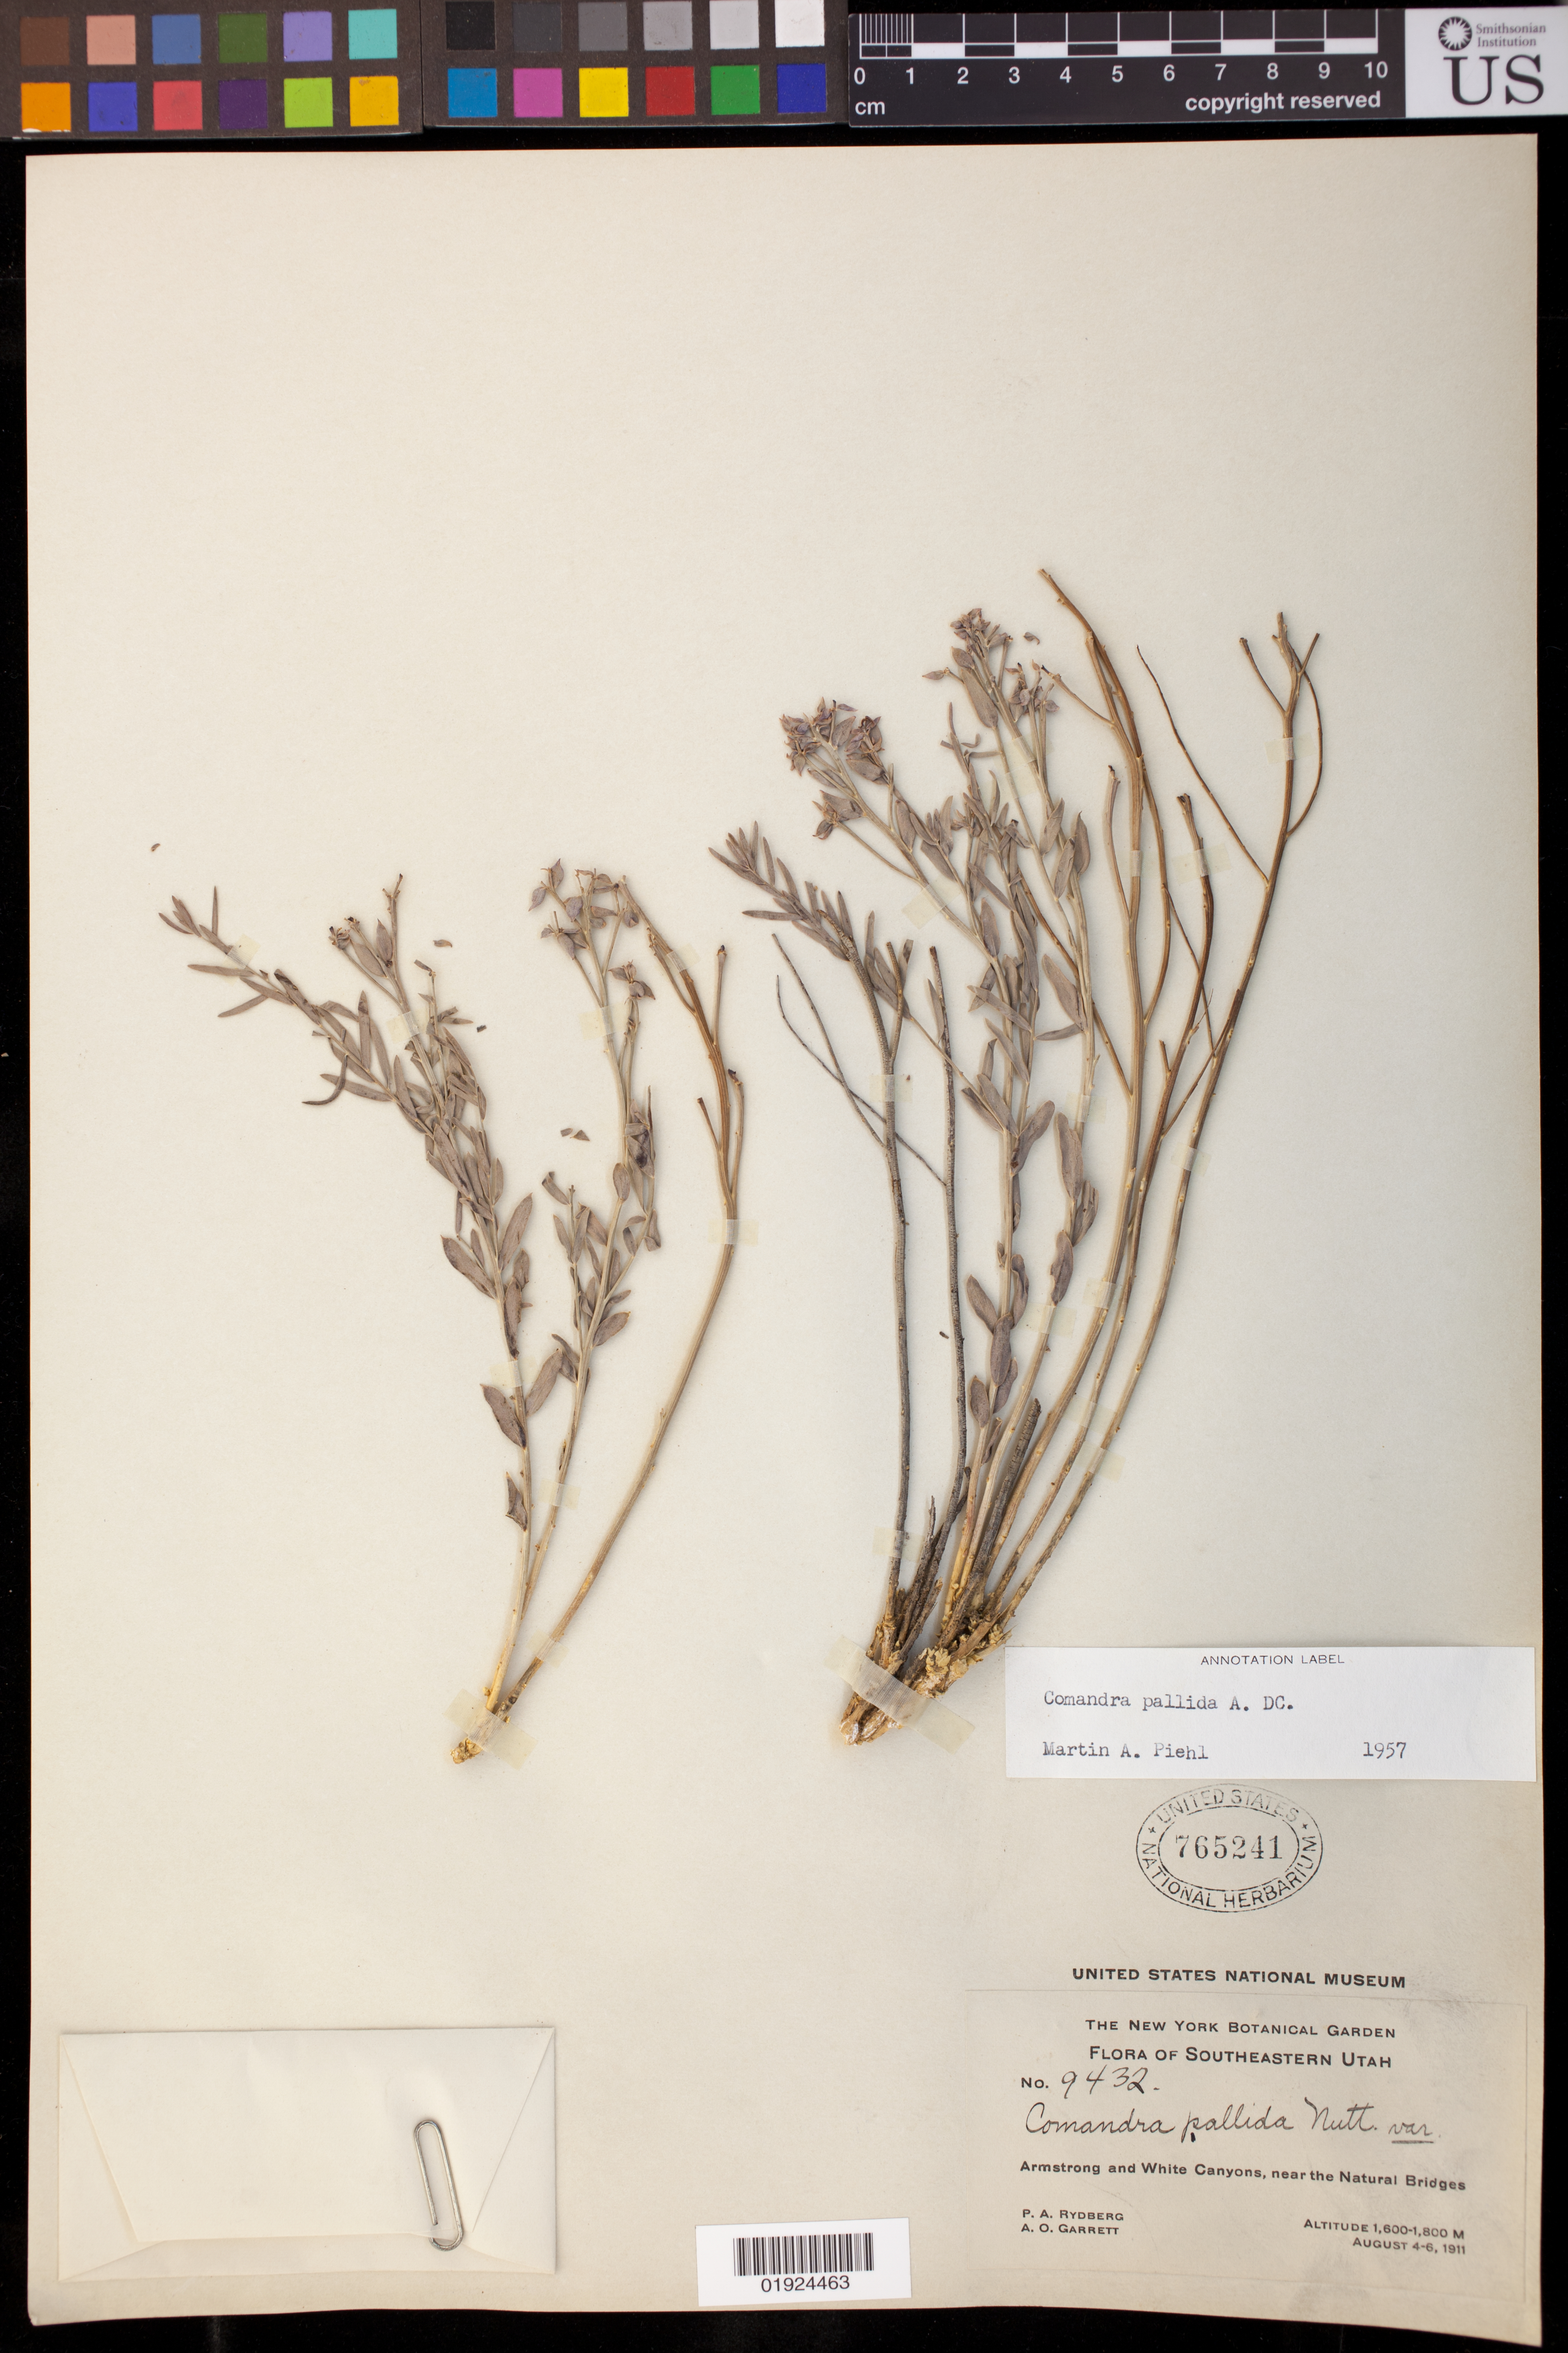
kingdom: Plantae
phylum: Tracheophyta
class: Magnoliopsida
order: Santalales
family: Comandraceae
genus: Comandra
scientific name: Comandra pallida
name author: A. DC.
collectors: P. A. Rydberg & A. O. Garrett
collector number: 9432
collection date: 1911-08-04/1911-08-06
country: United States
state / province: Utah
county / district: San Juan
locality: Armstrong and White Canyons, near the Natural Bridges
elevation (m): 1600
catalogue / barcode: US 765241